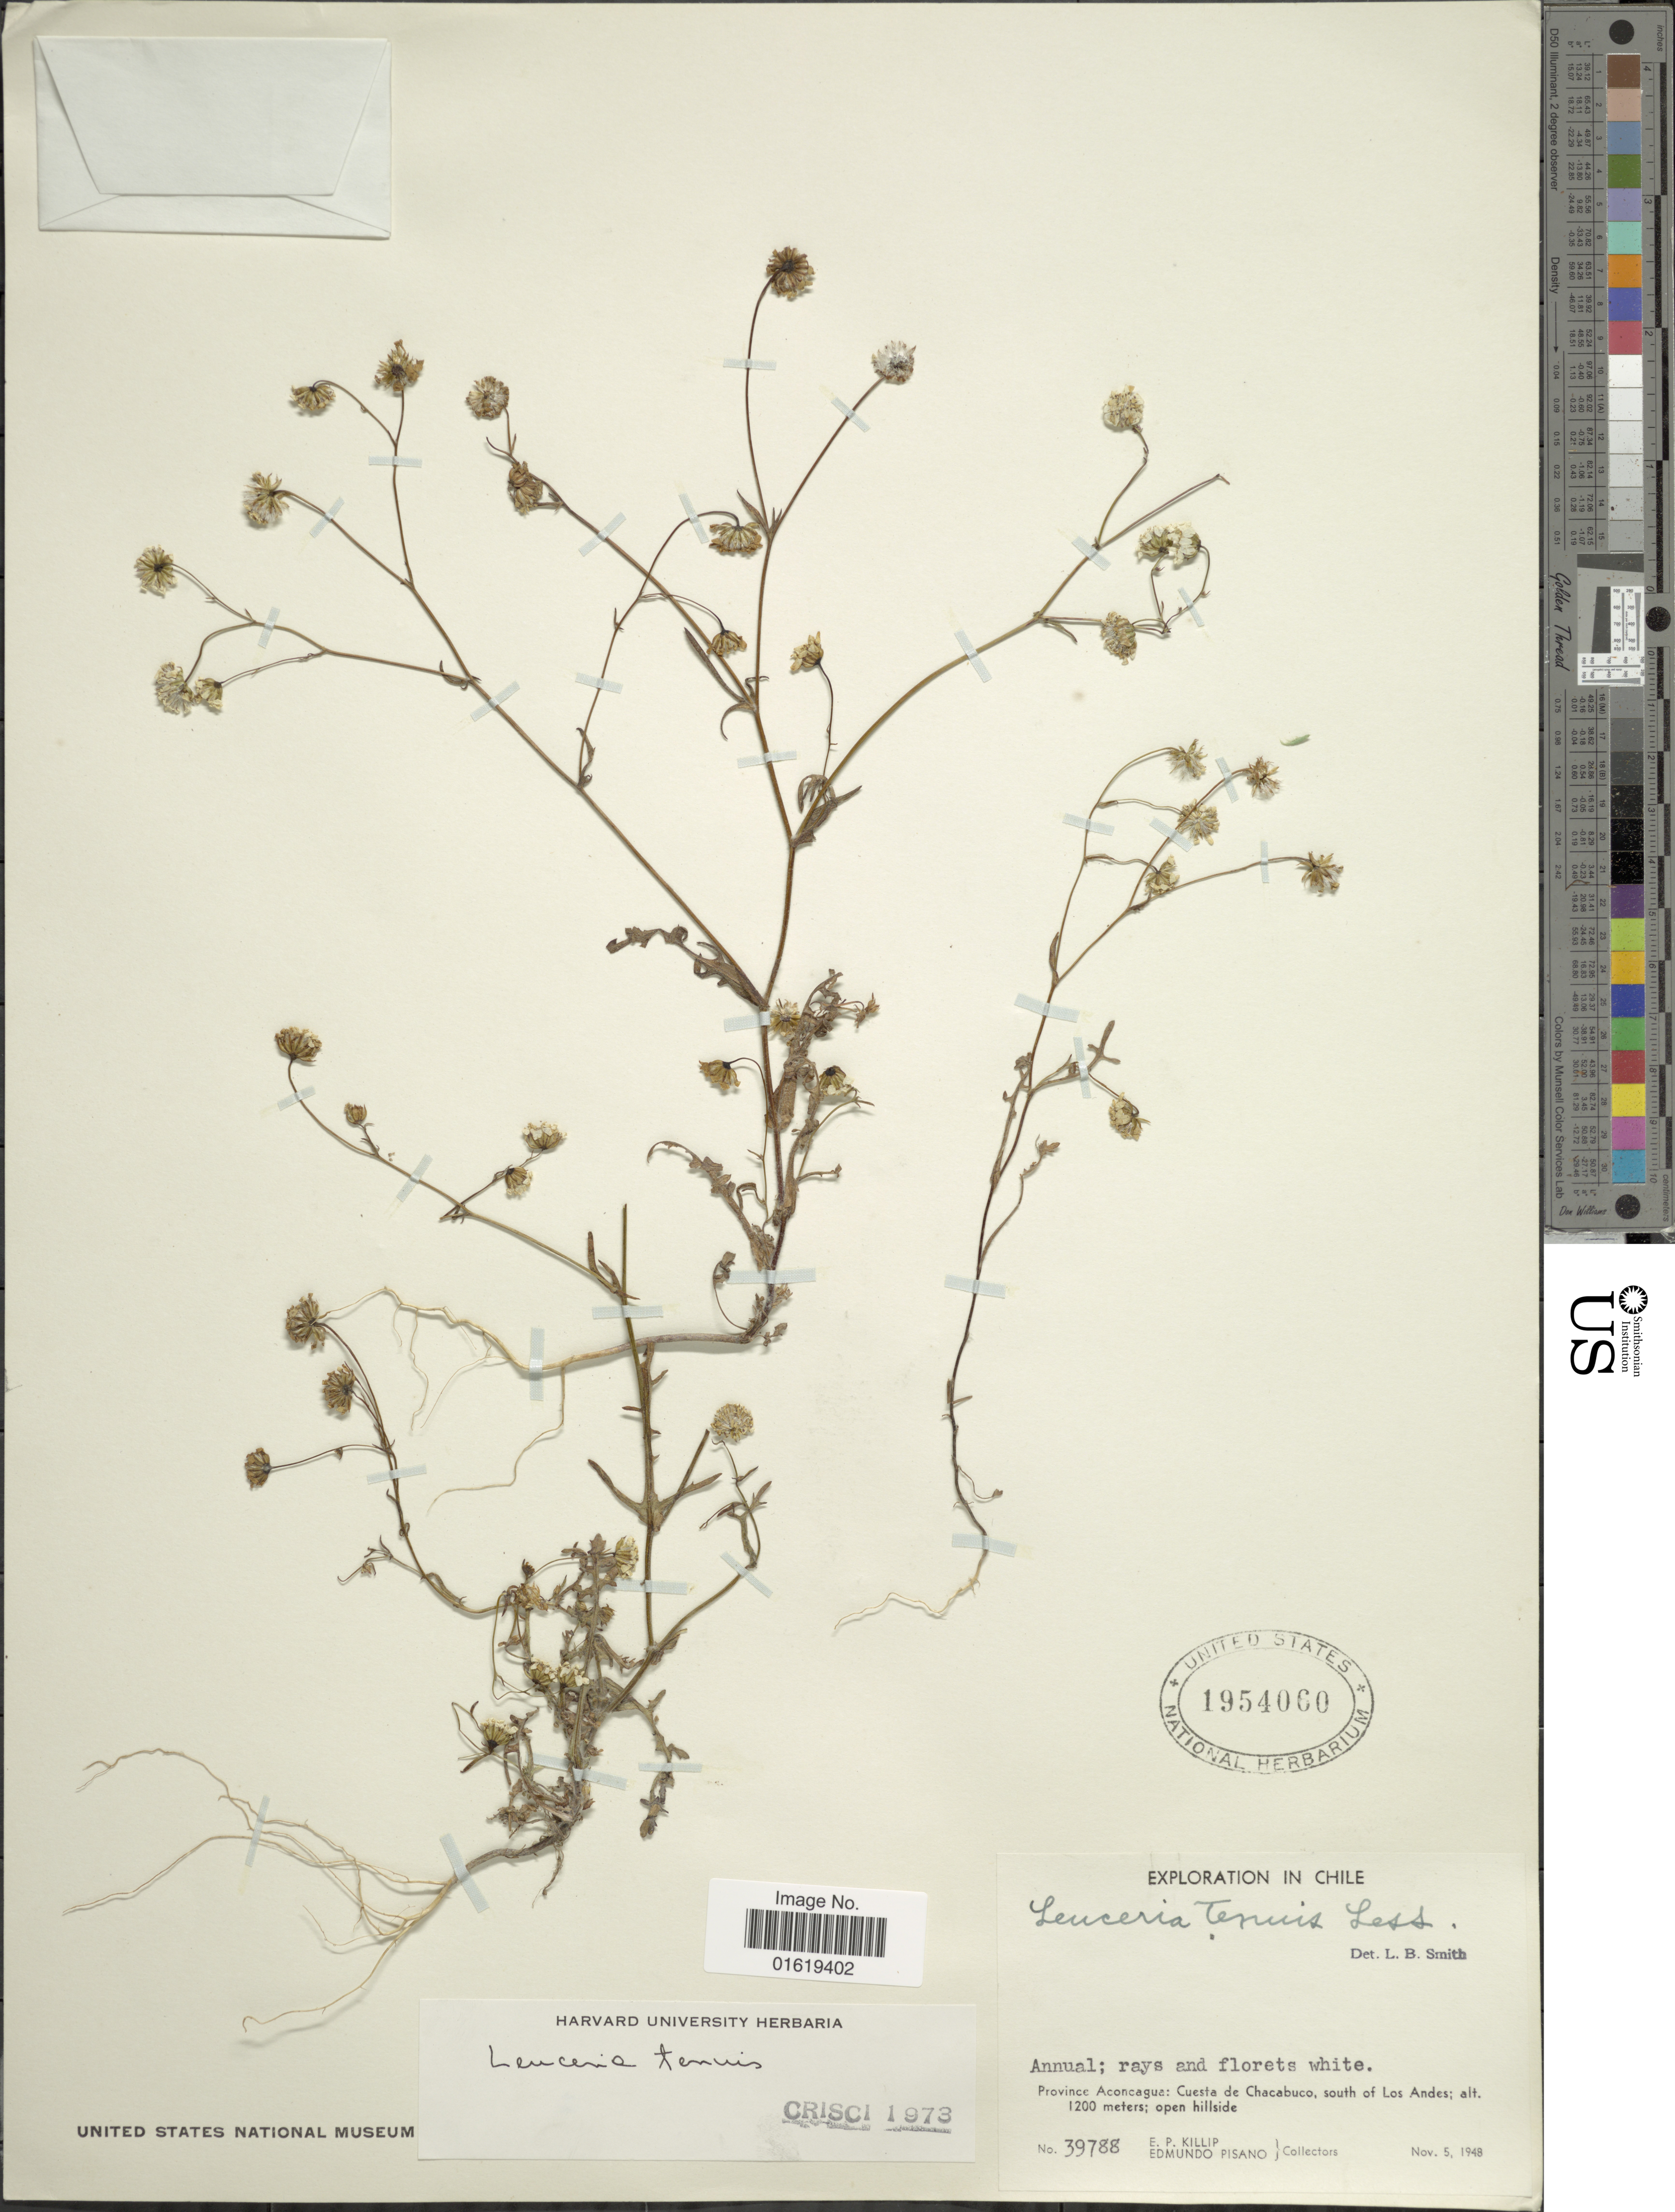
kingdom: Plantae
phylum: Tracheophyta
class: Magnoliopsida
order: Asterales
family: Asteraceae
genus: Leucheria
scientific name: Leucheria tenuis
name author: Less.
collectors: E. P. Killip & E. Pisano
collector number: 39788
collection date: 1948-11-05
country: Chile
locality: Province Aconcagua: Cuesta de Chacabuco, south of Los Andes.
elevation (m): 1200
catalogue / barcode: US 1954060